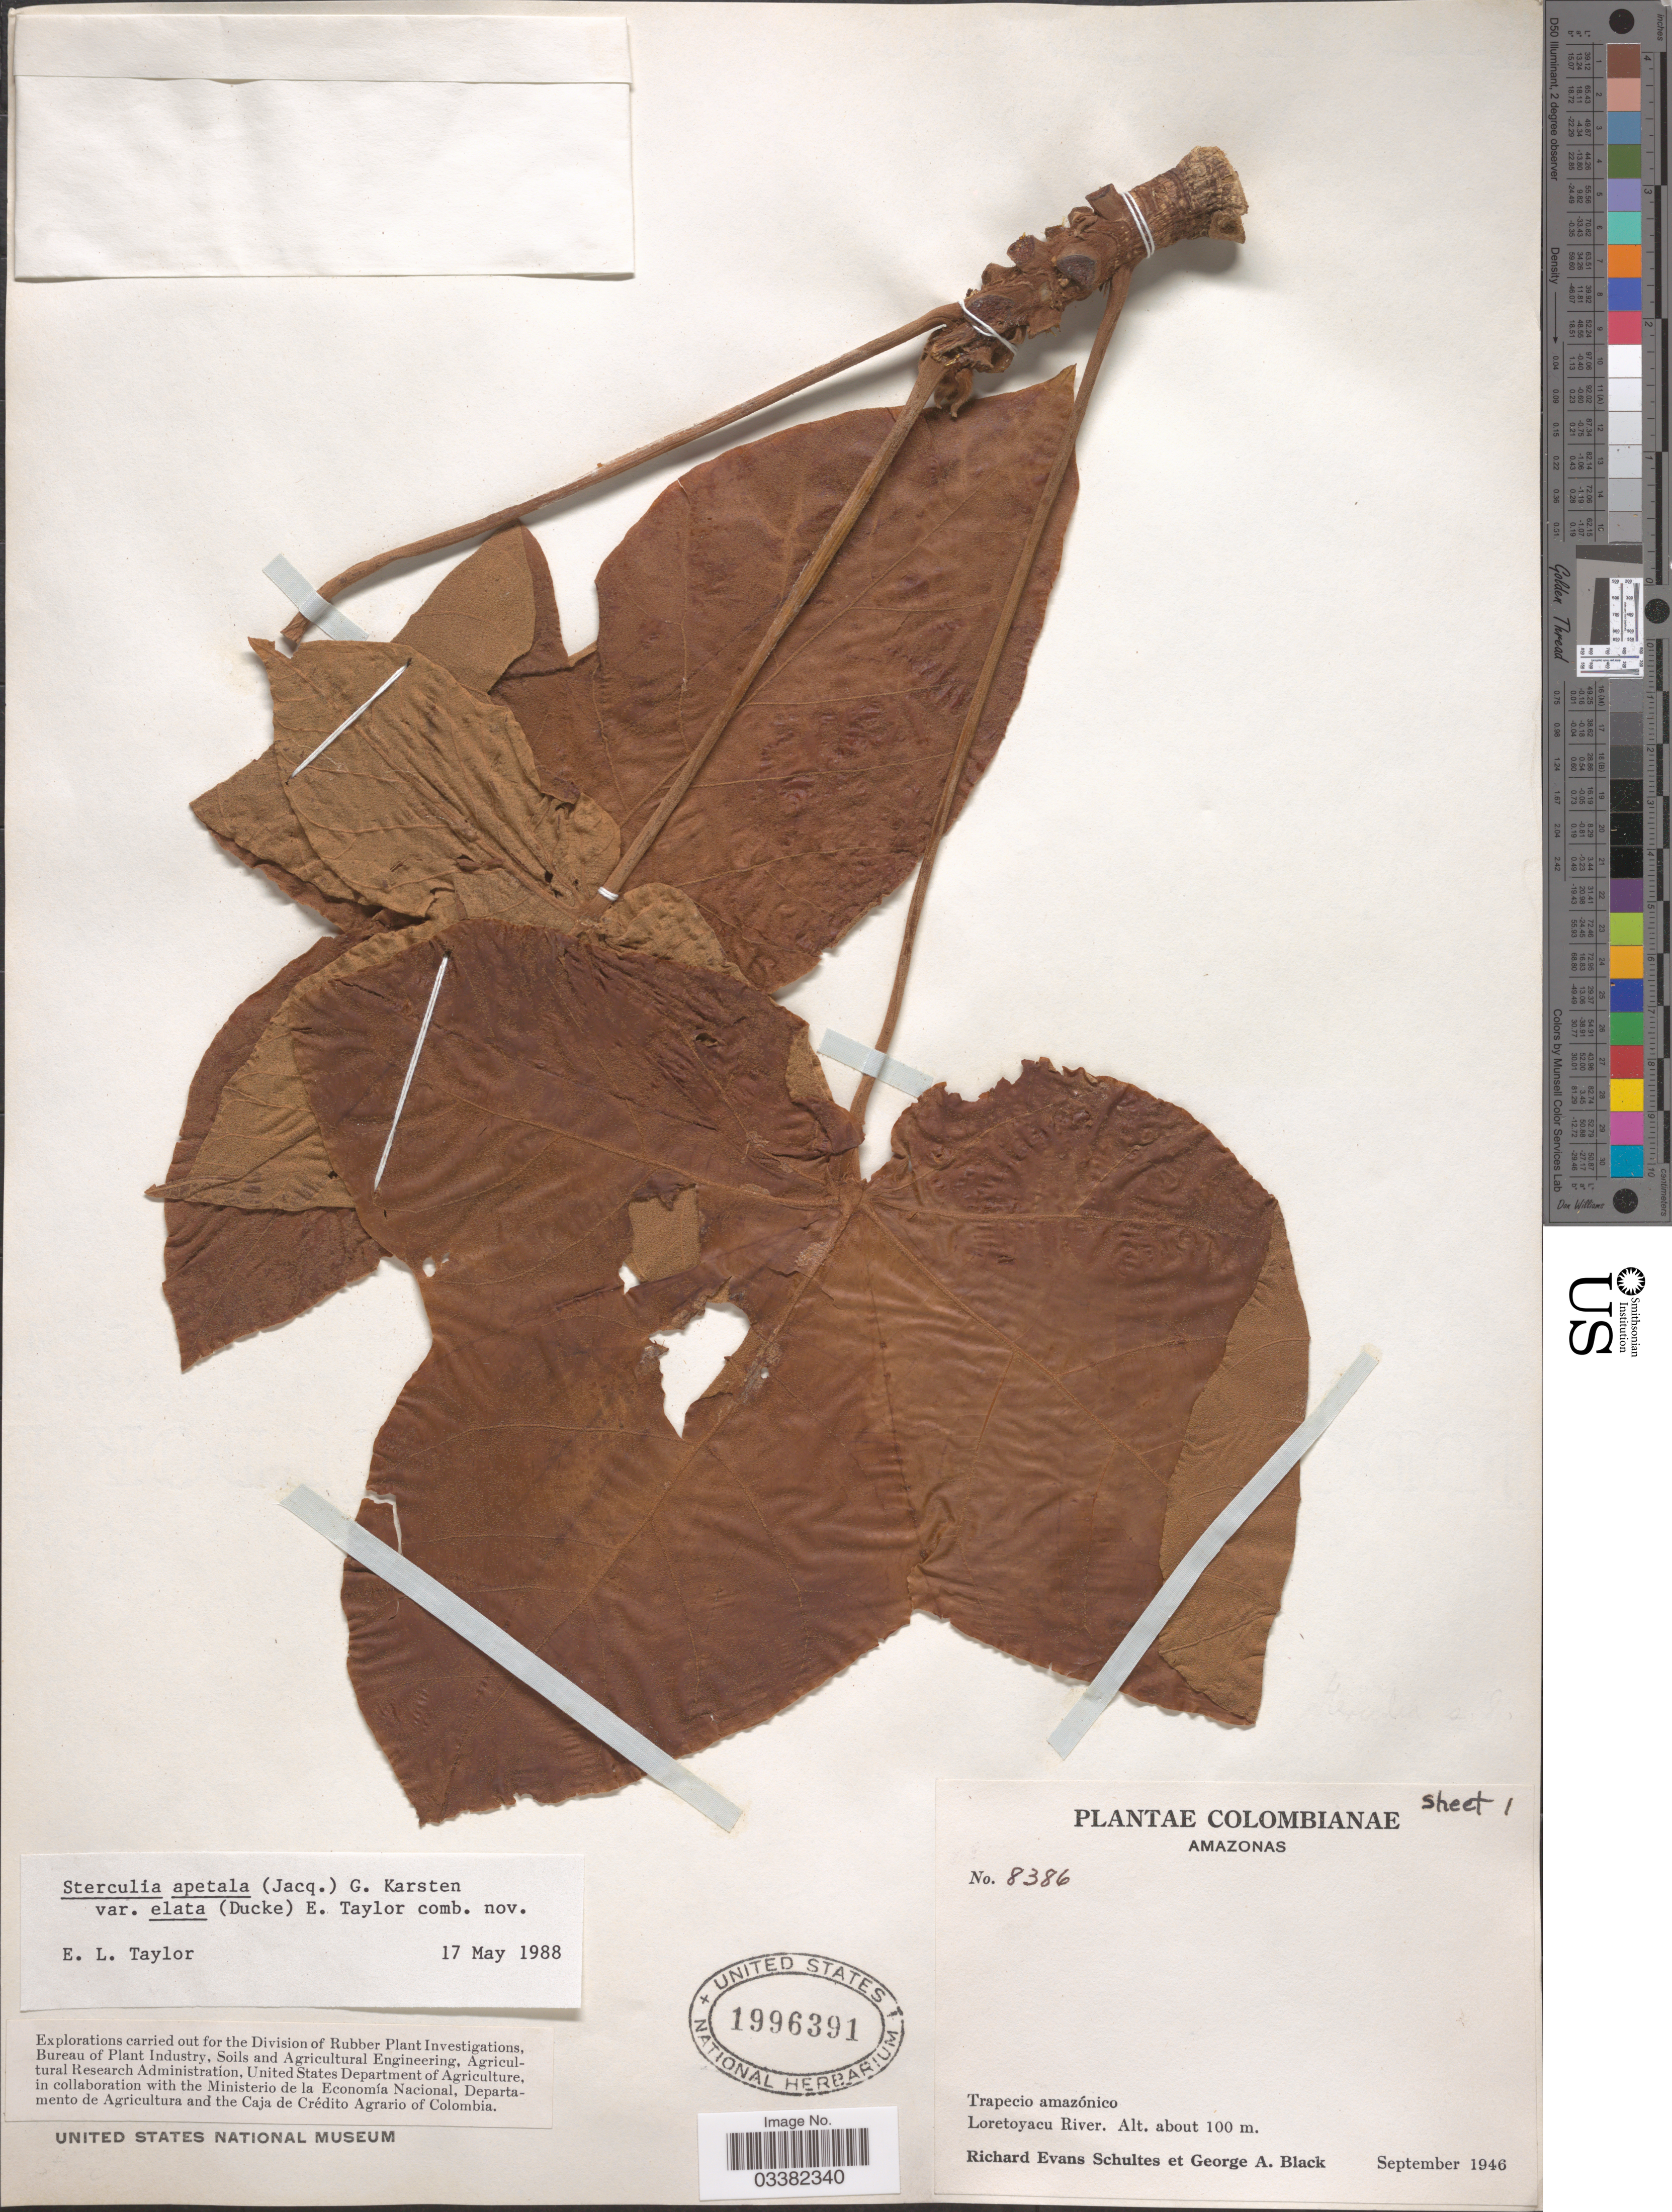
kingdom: Plantae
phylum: Tracheophyta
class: Magnoliopsida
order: Malvales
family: Malvaceae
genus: Sterculia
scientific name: Sterculia apetala var. elata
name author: (Jacq.) H. Karst.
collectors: R. E. Schultes & G. A. Black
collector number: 8386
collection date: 1946-09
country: Colombia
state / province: Amazônas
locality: Trapecio amazónico. Loretoyacu River.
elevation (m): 100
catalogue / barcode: US 1996391